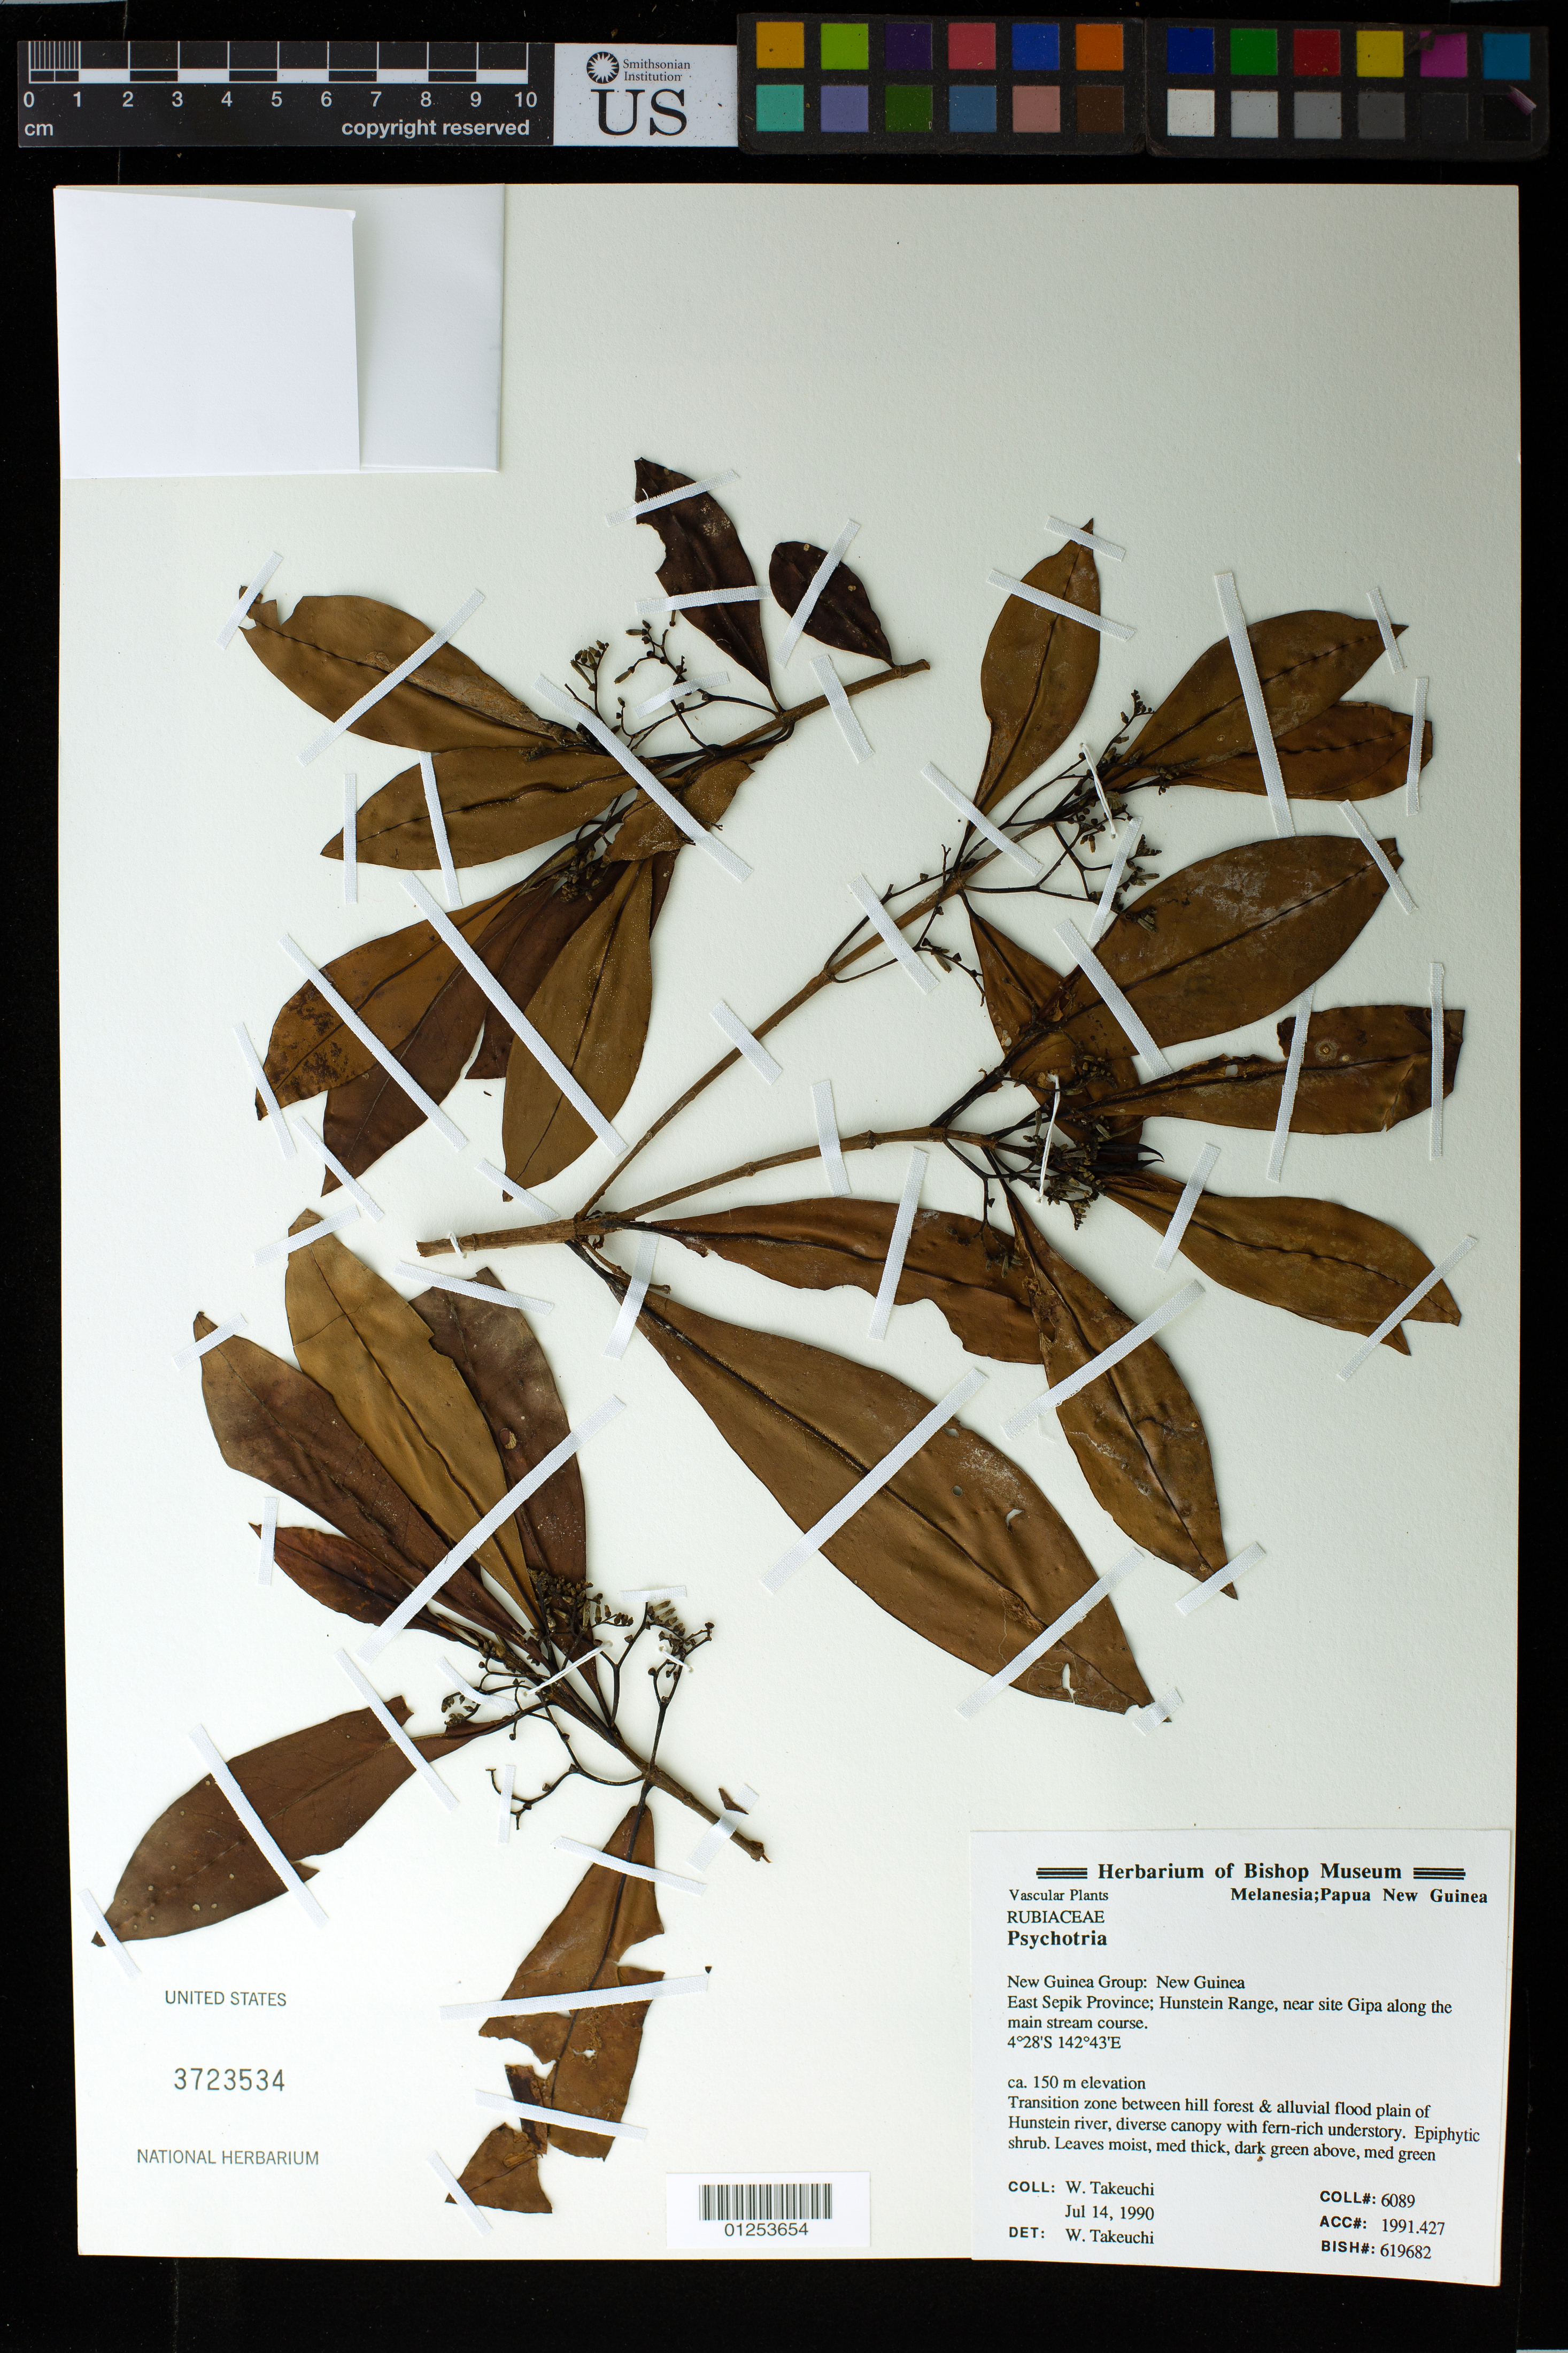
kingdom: Plantae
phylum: Tracheophyta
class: Magnoliopsida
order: Gentianales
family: Rubiaceae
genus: Psychotria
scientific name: Psychotria sp.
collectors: W. N. Takeuchi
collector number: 6089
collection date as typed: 14 Jul 1990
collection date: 1990-07-14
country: Papua New Guinea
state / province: East Sepik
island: New Guinea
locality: Hunstein range, near site 'Gipa' along the main streamcourse.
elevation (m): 150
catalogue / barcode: US 3723534